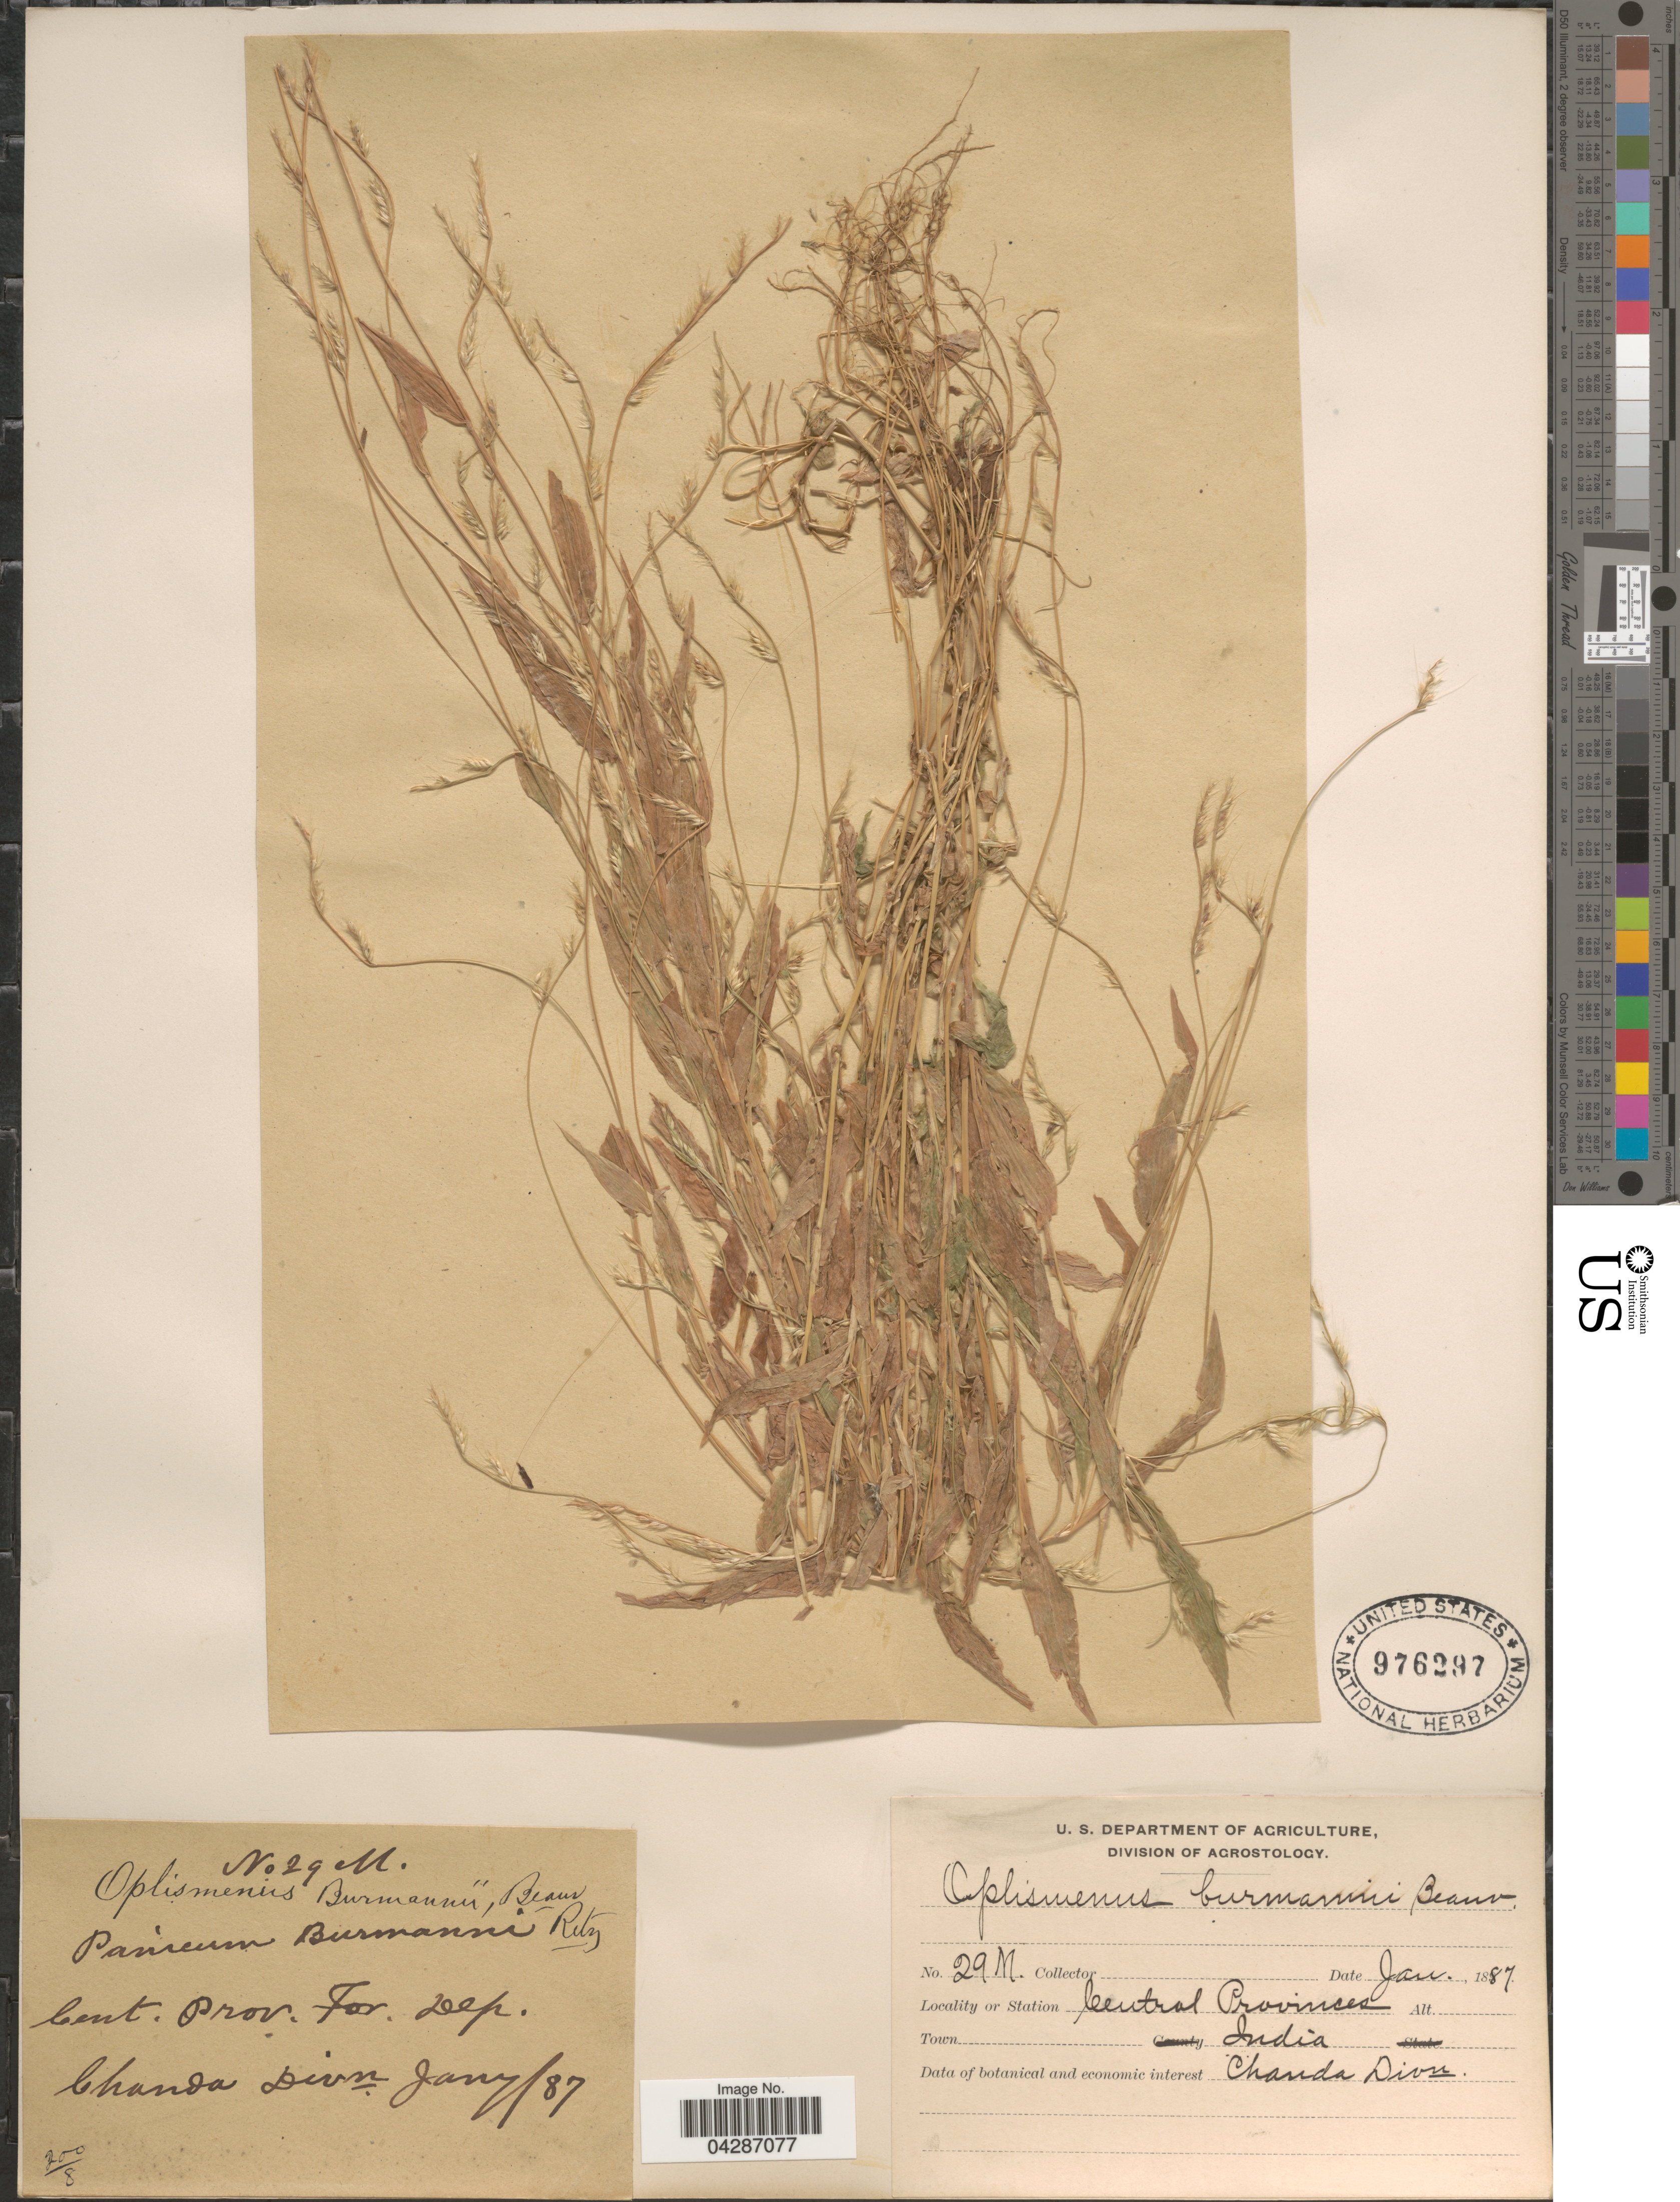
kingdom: Plantae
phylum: Tracheophyta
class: Liliopsida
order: Poales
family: Poaceae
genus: Oplismenus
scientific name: Oplismenus burmannii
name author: (Retz.) P. Beauv.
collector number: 29M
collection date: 1887-01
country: India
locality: Central Prov. For. Dep. Chanda Divn.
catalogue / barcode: US 976297